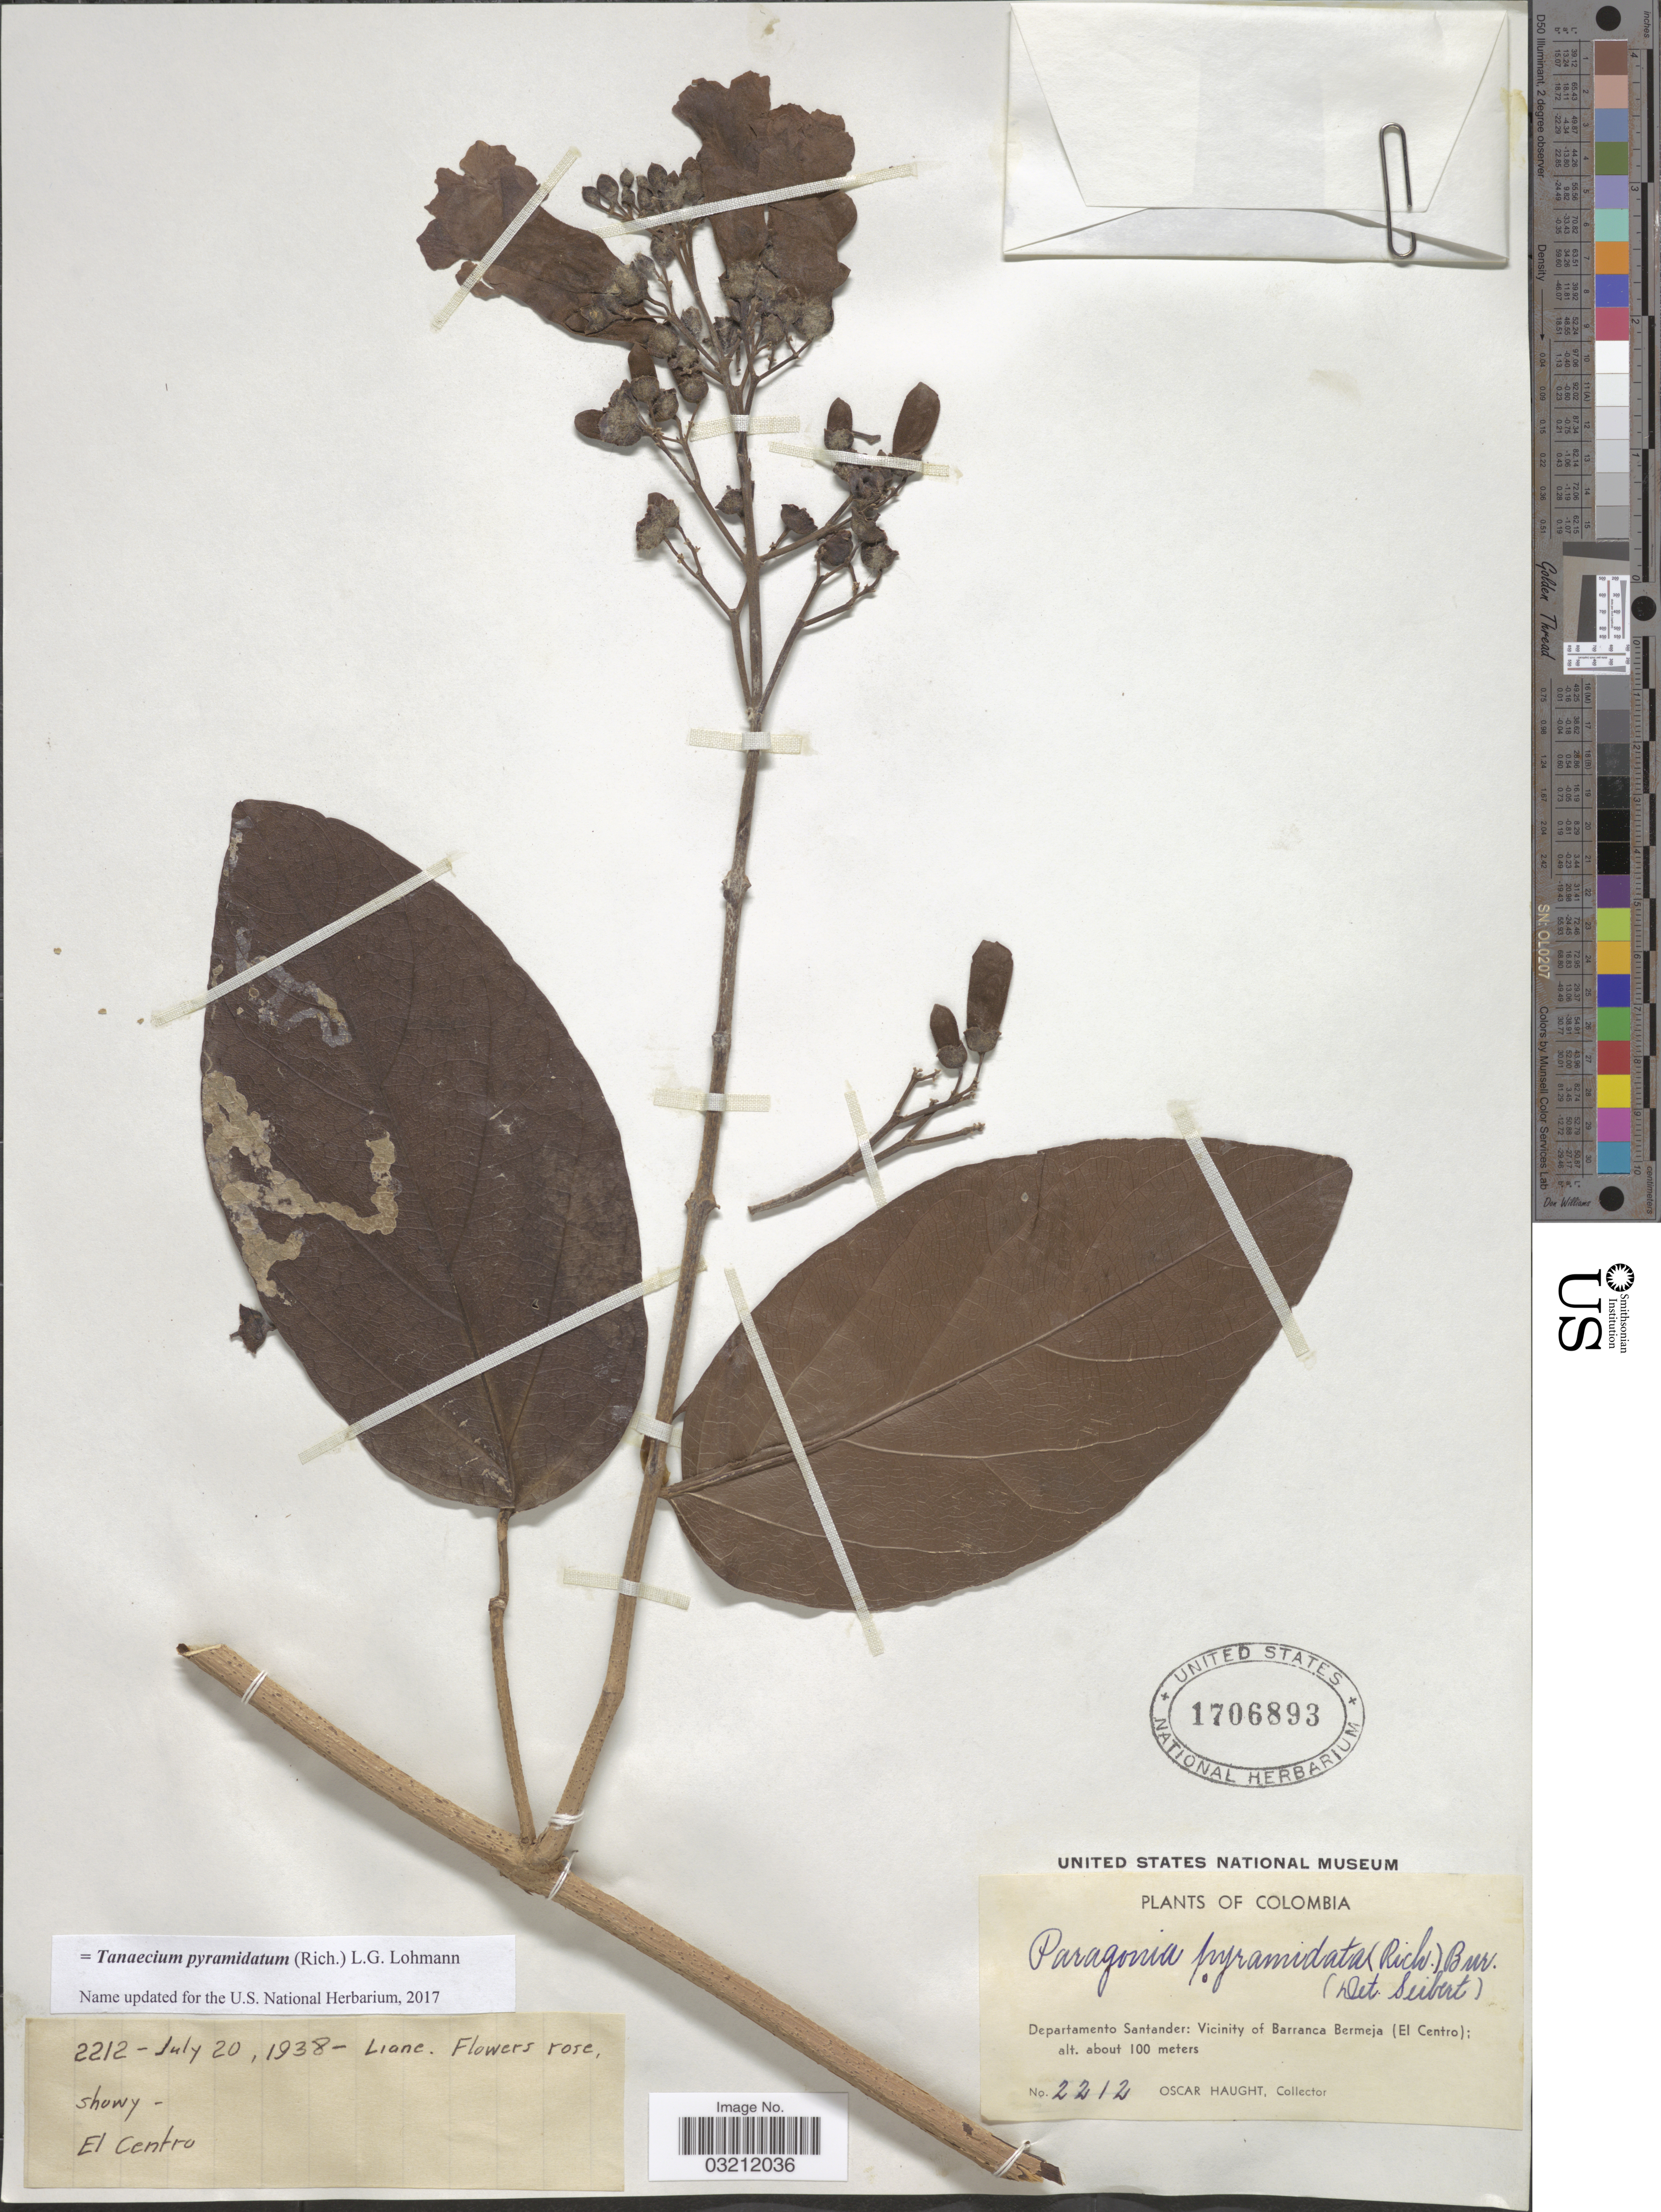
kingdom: Plantae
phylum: Tracheophyta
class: Magnoliopsida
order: Lamiales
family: Bignoniaceae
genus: Tanaecium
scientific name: Tanaecium pyramidatum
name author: (Rich.) L.G. Lohmann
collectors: O. L. Haught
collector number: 2212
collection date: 1938-07-20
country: Colombia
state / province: Santander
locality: Departamento Santander: Vicinity of Barranca Bermeja (El Centro).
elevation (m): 100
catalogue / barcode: US 1706893